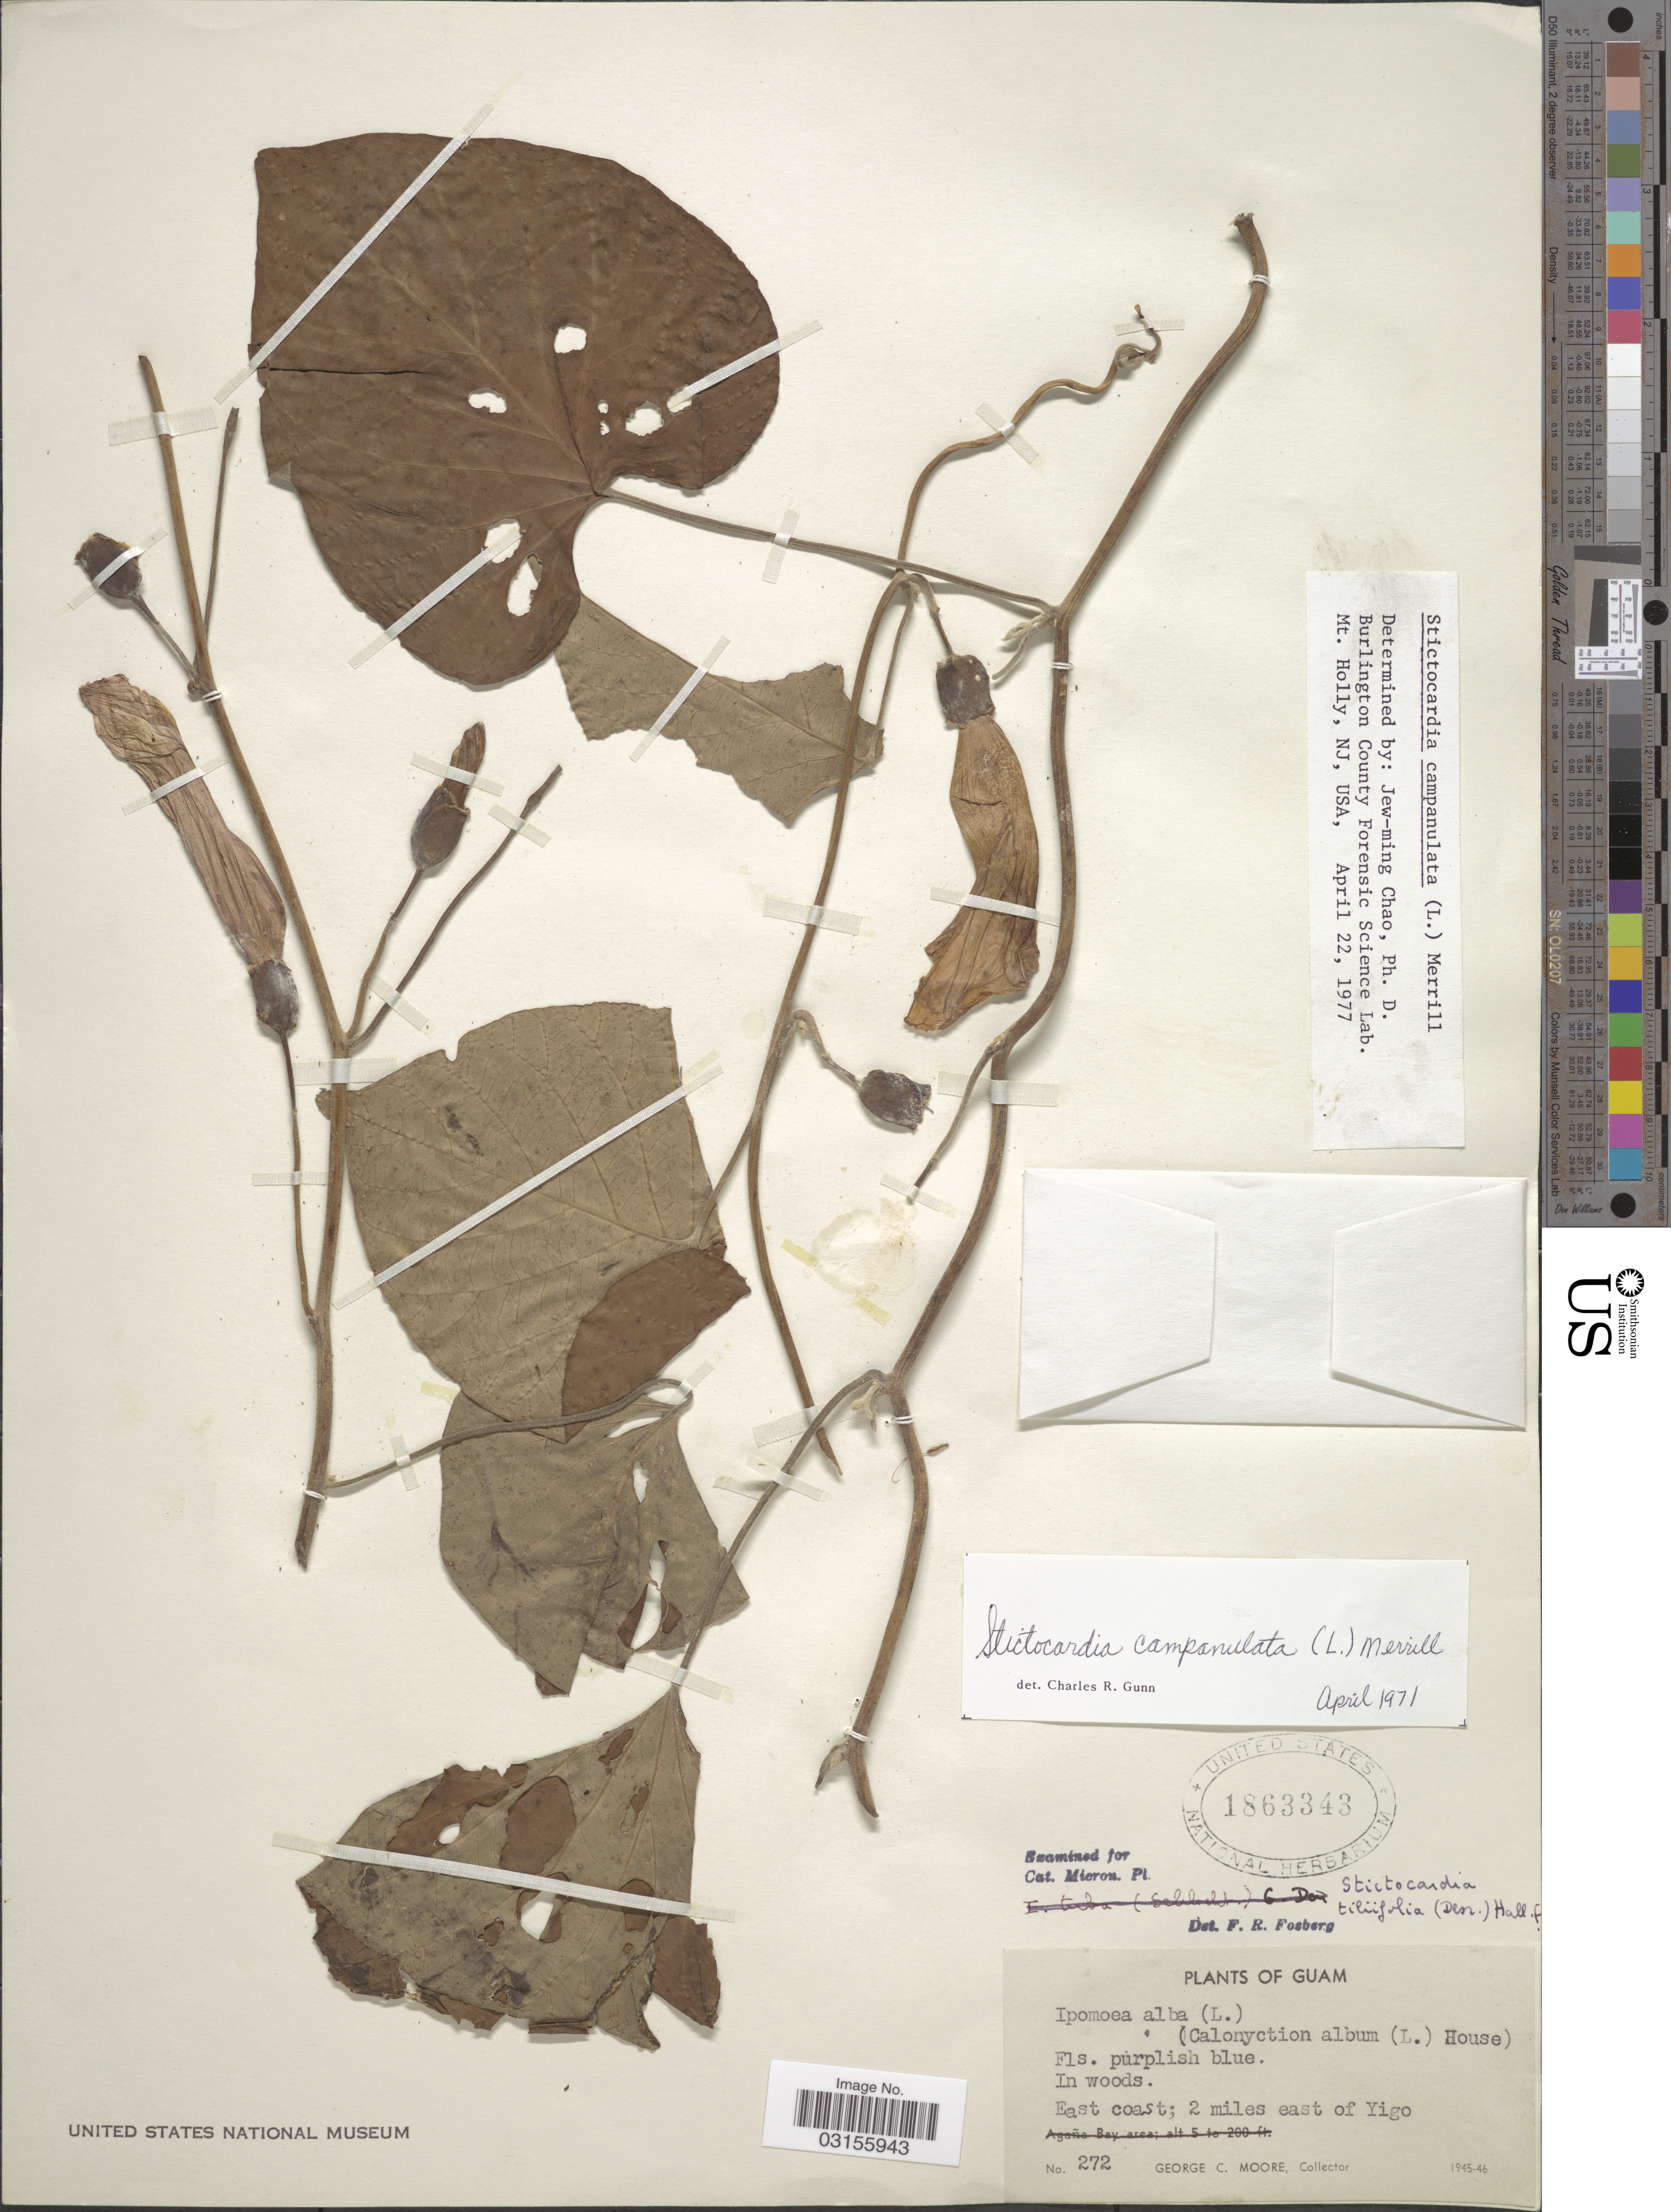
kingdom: Plantae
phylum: Tracheophyta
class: Magnoliopsida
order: Solanales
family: Convolvulaceae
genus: Stictocardia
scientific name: Stictocardia tiliifolia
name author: (Desr.) Hallier f.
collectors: G. C. Moore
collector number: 272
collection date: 1945/1946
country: Guam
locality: East Coast; 2 miles east of Yigo.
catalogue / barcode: US 1863343